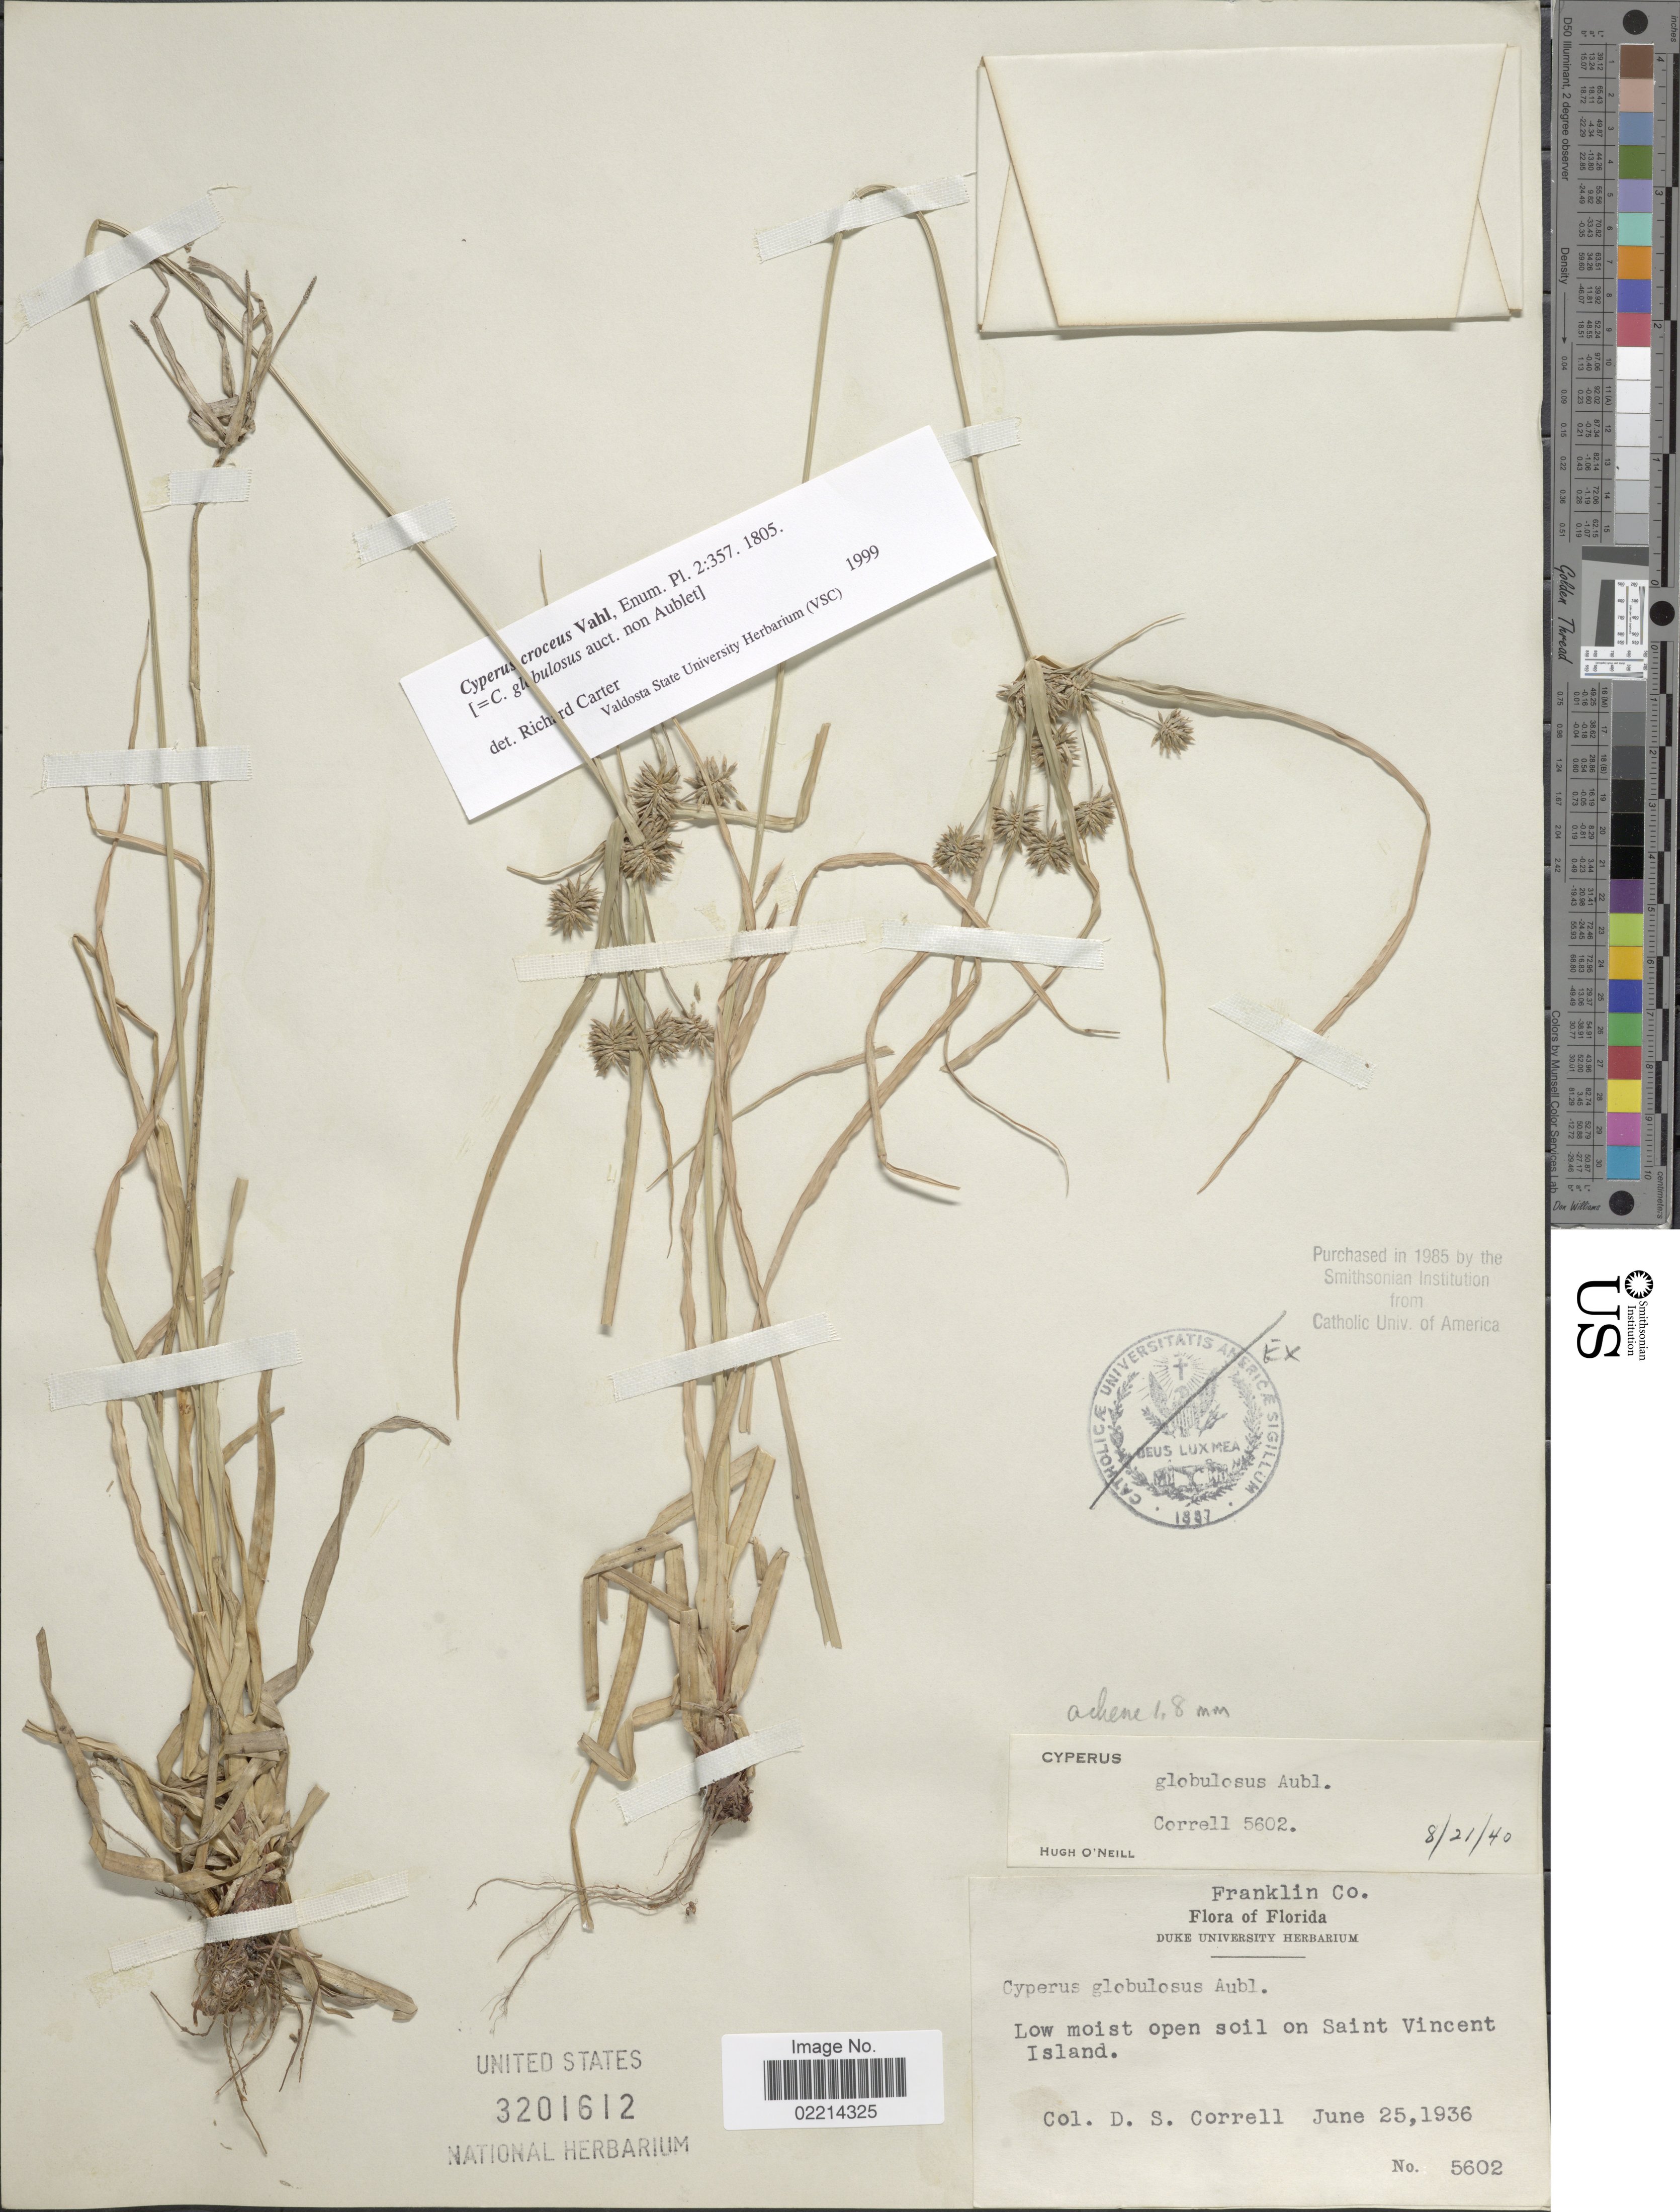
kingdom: Plantae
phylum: Tracheophyta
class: Liliopsida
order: Poales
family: Cyperaceae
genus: Cyperus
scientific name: Cyperus croceus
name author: Vahl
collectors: D. S. Correll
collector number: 5602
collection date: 1936-06-25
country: United States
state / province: Florida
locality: Franklin Co, Low moist open soil on Saint Vincent Island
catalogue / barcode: US 3201612